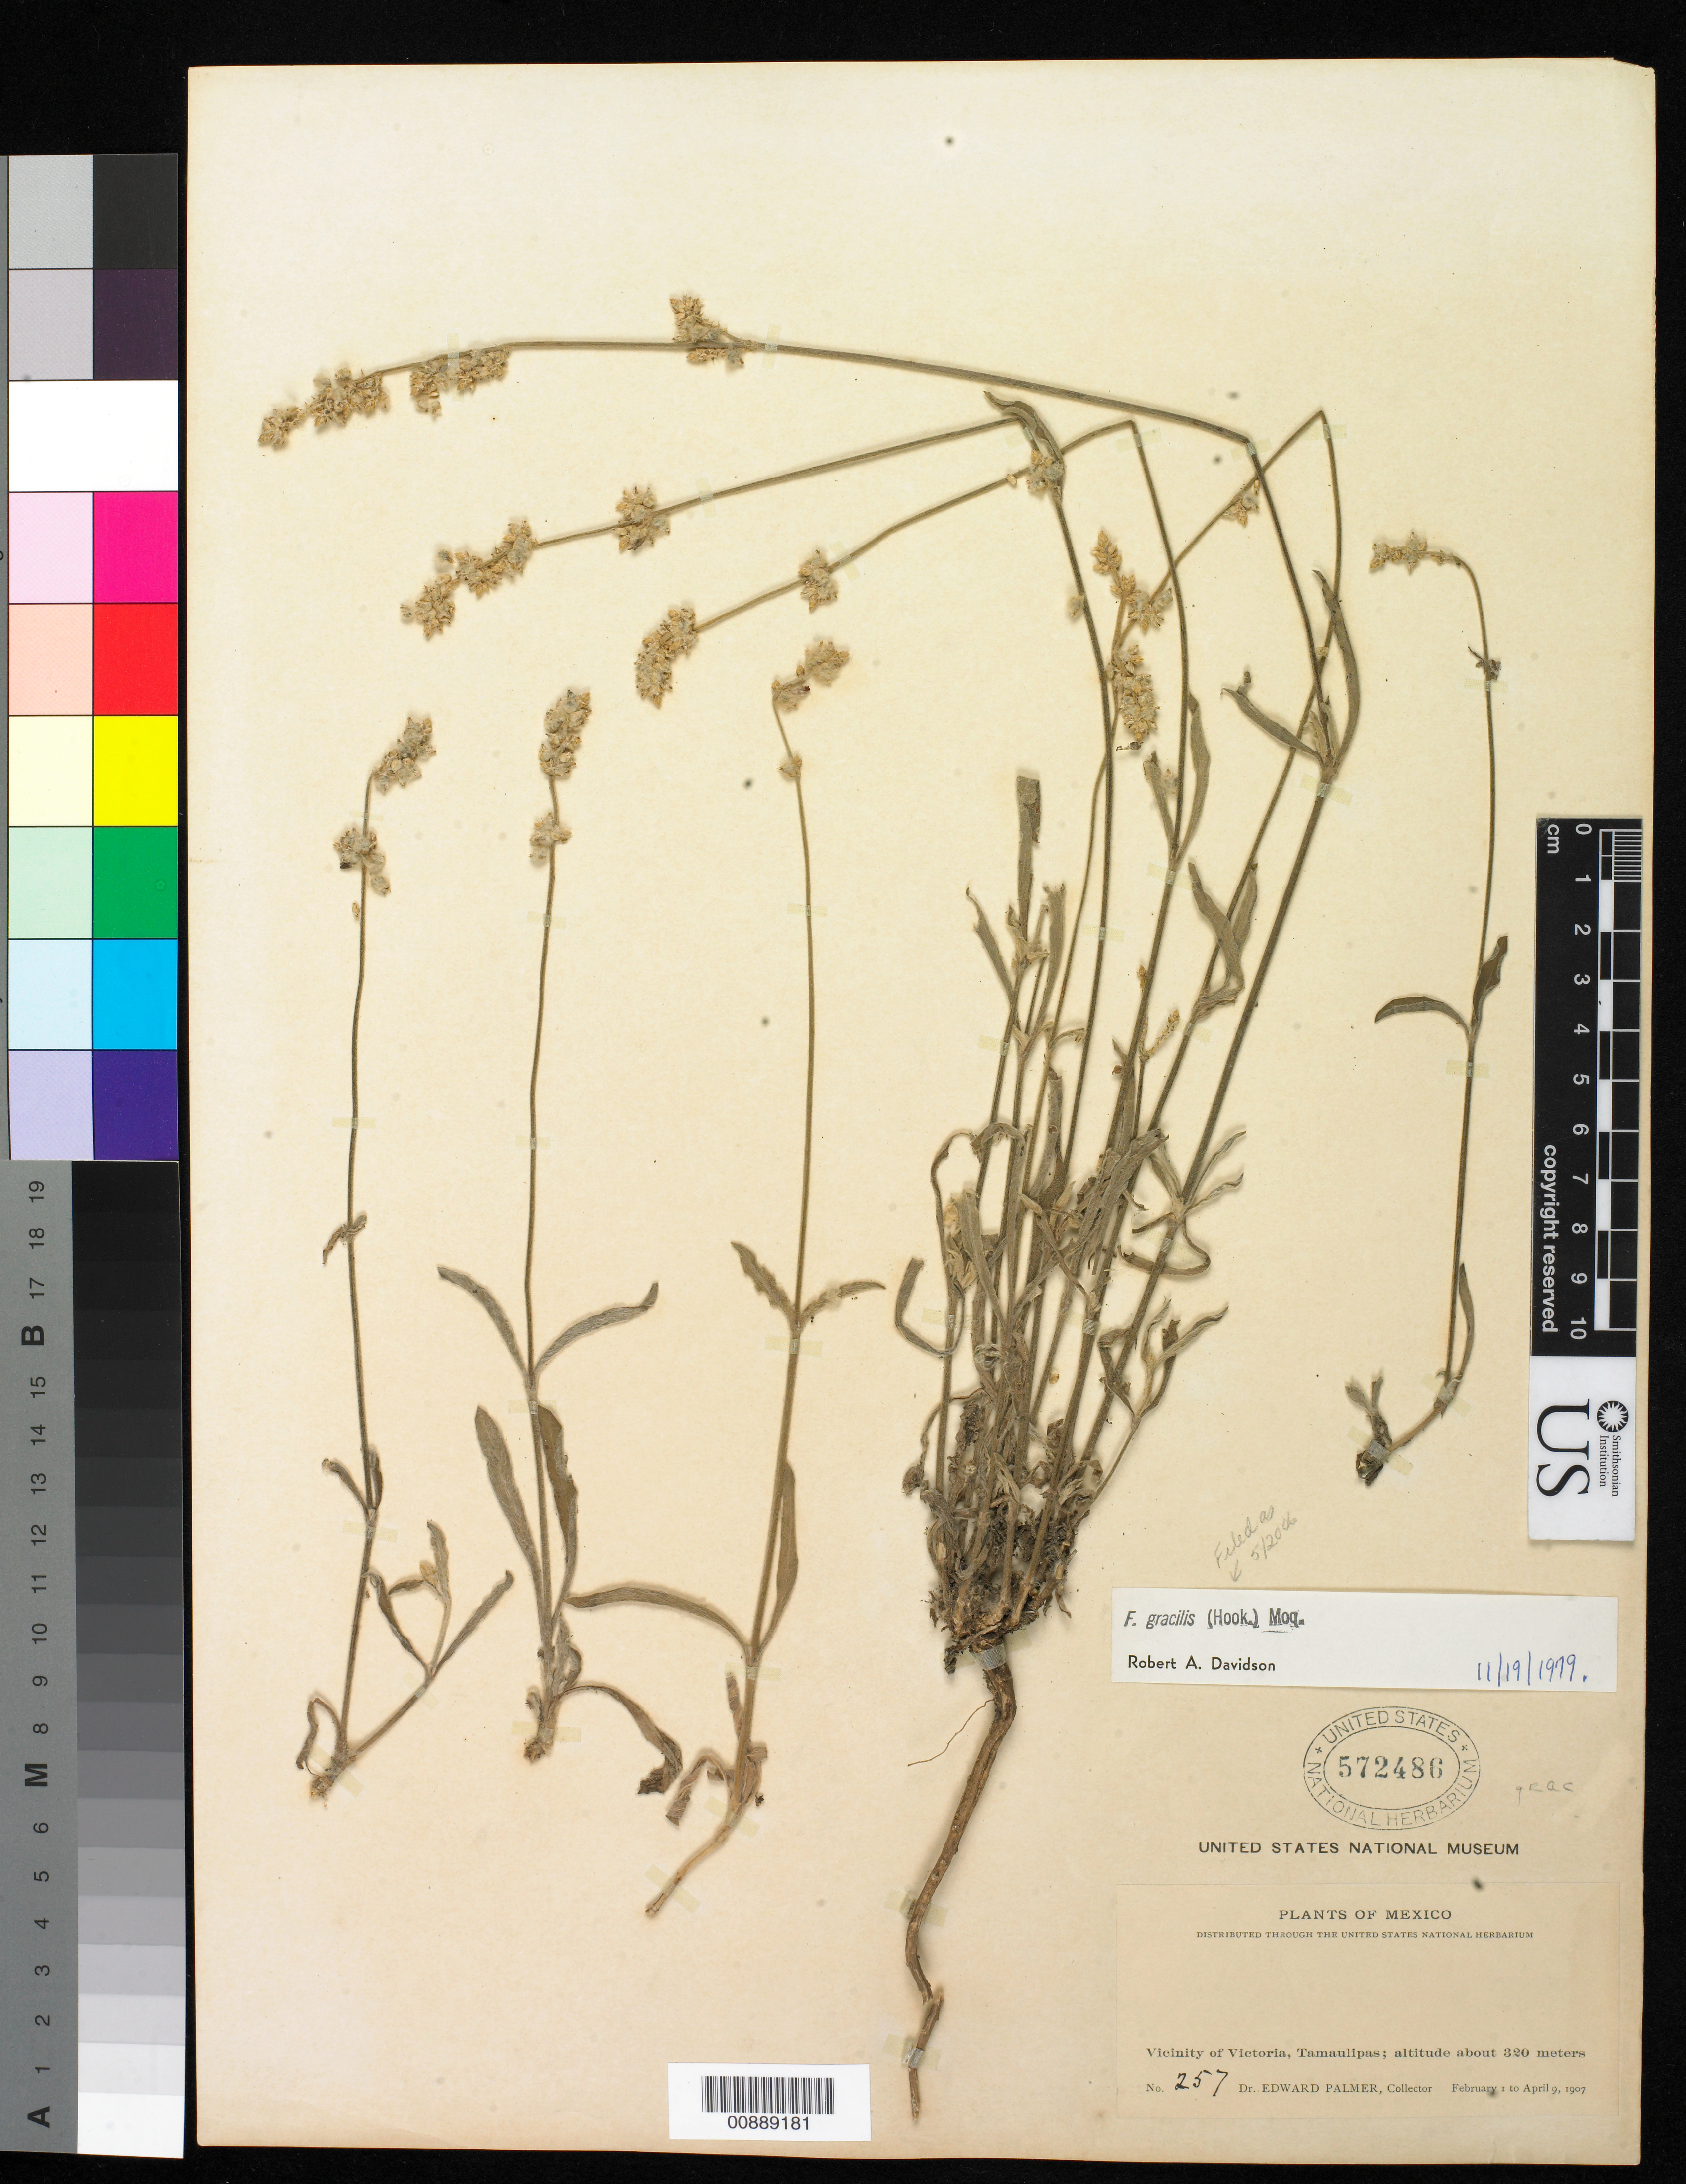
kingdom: Plantae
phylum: Tracheophyta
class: Magnoliopsida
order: Caryophyllales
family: Amaranthaceae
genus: Froelichia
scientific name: Froelichia gracilis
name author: (Hook.) Moq.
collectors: E. Palmer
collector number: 257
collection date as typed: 01 Feb 1907 to 09 Apr 1907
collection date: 1907-02-01/1907-04-09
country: Mexico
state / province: Tamaulipas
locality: Vicinity of Victoria.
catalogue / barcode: US 572486